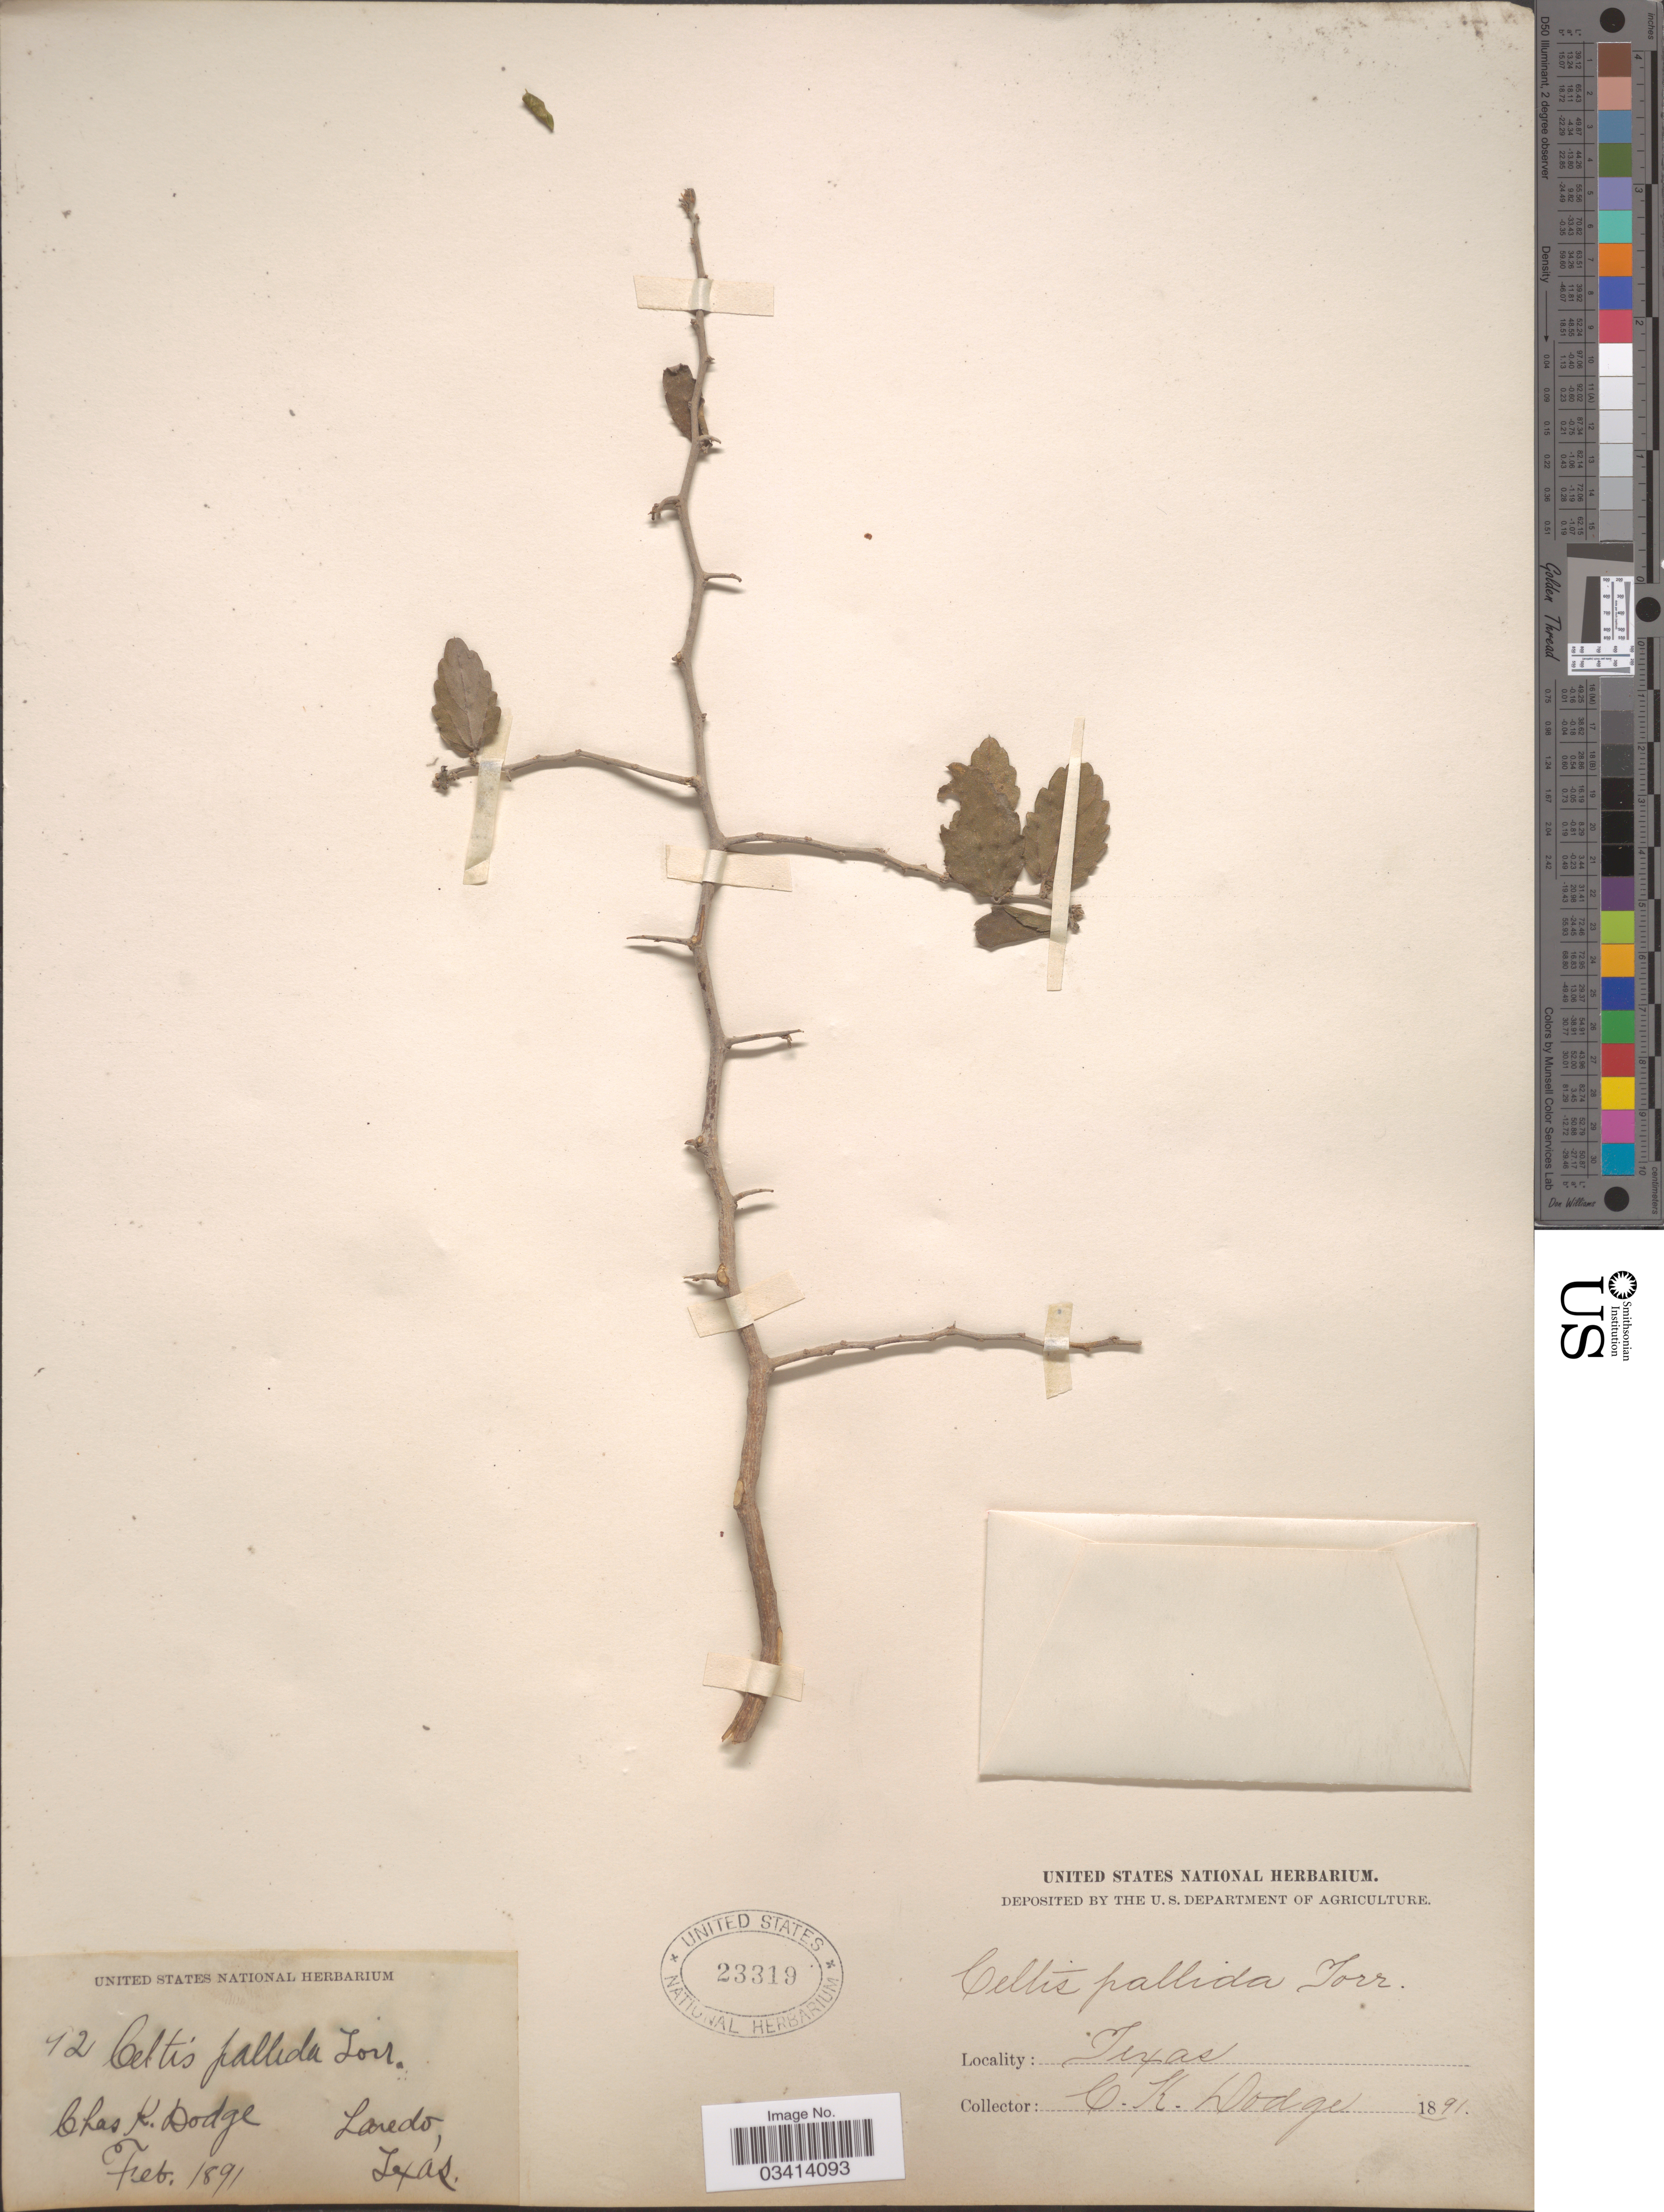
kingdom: Plantae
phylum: Tracheophyta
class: Magnoliopsida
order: Rosales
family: Cannabaceae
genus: Celtis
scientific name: Celtis pallida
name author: Torr. in Emory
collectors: C. Dodge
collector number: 42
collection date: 1891-02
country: United States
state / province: Texas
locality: Laredo.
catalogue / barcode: US 23319